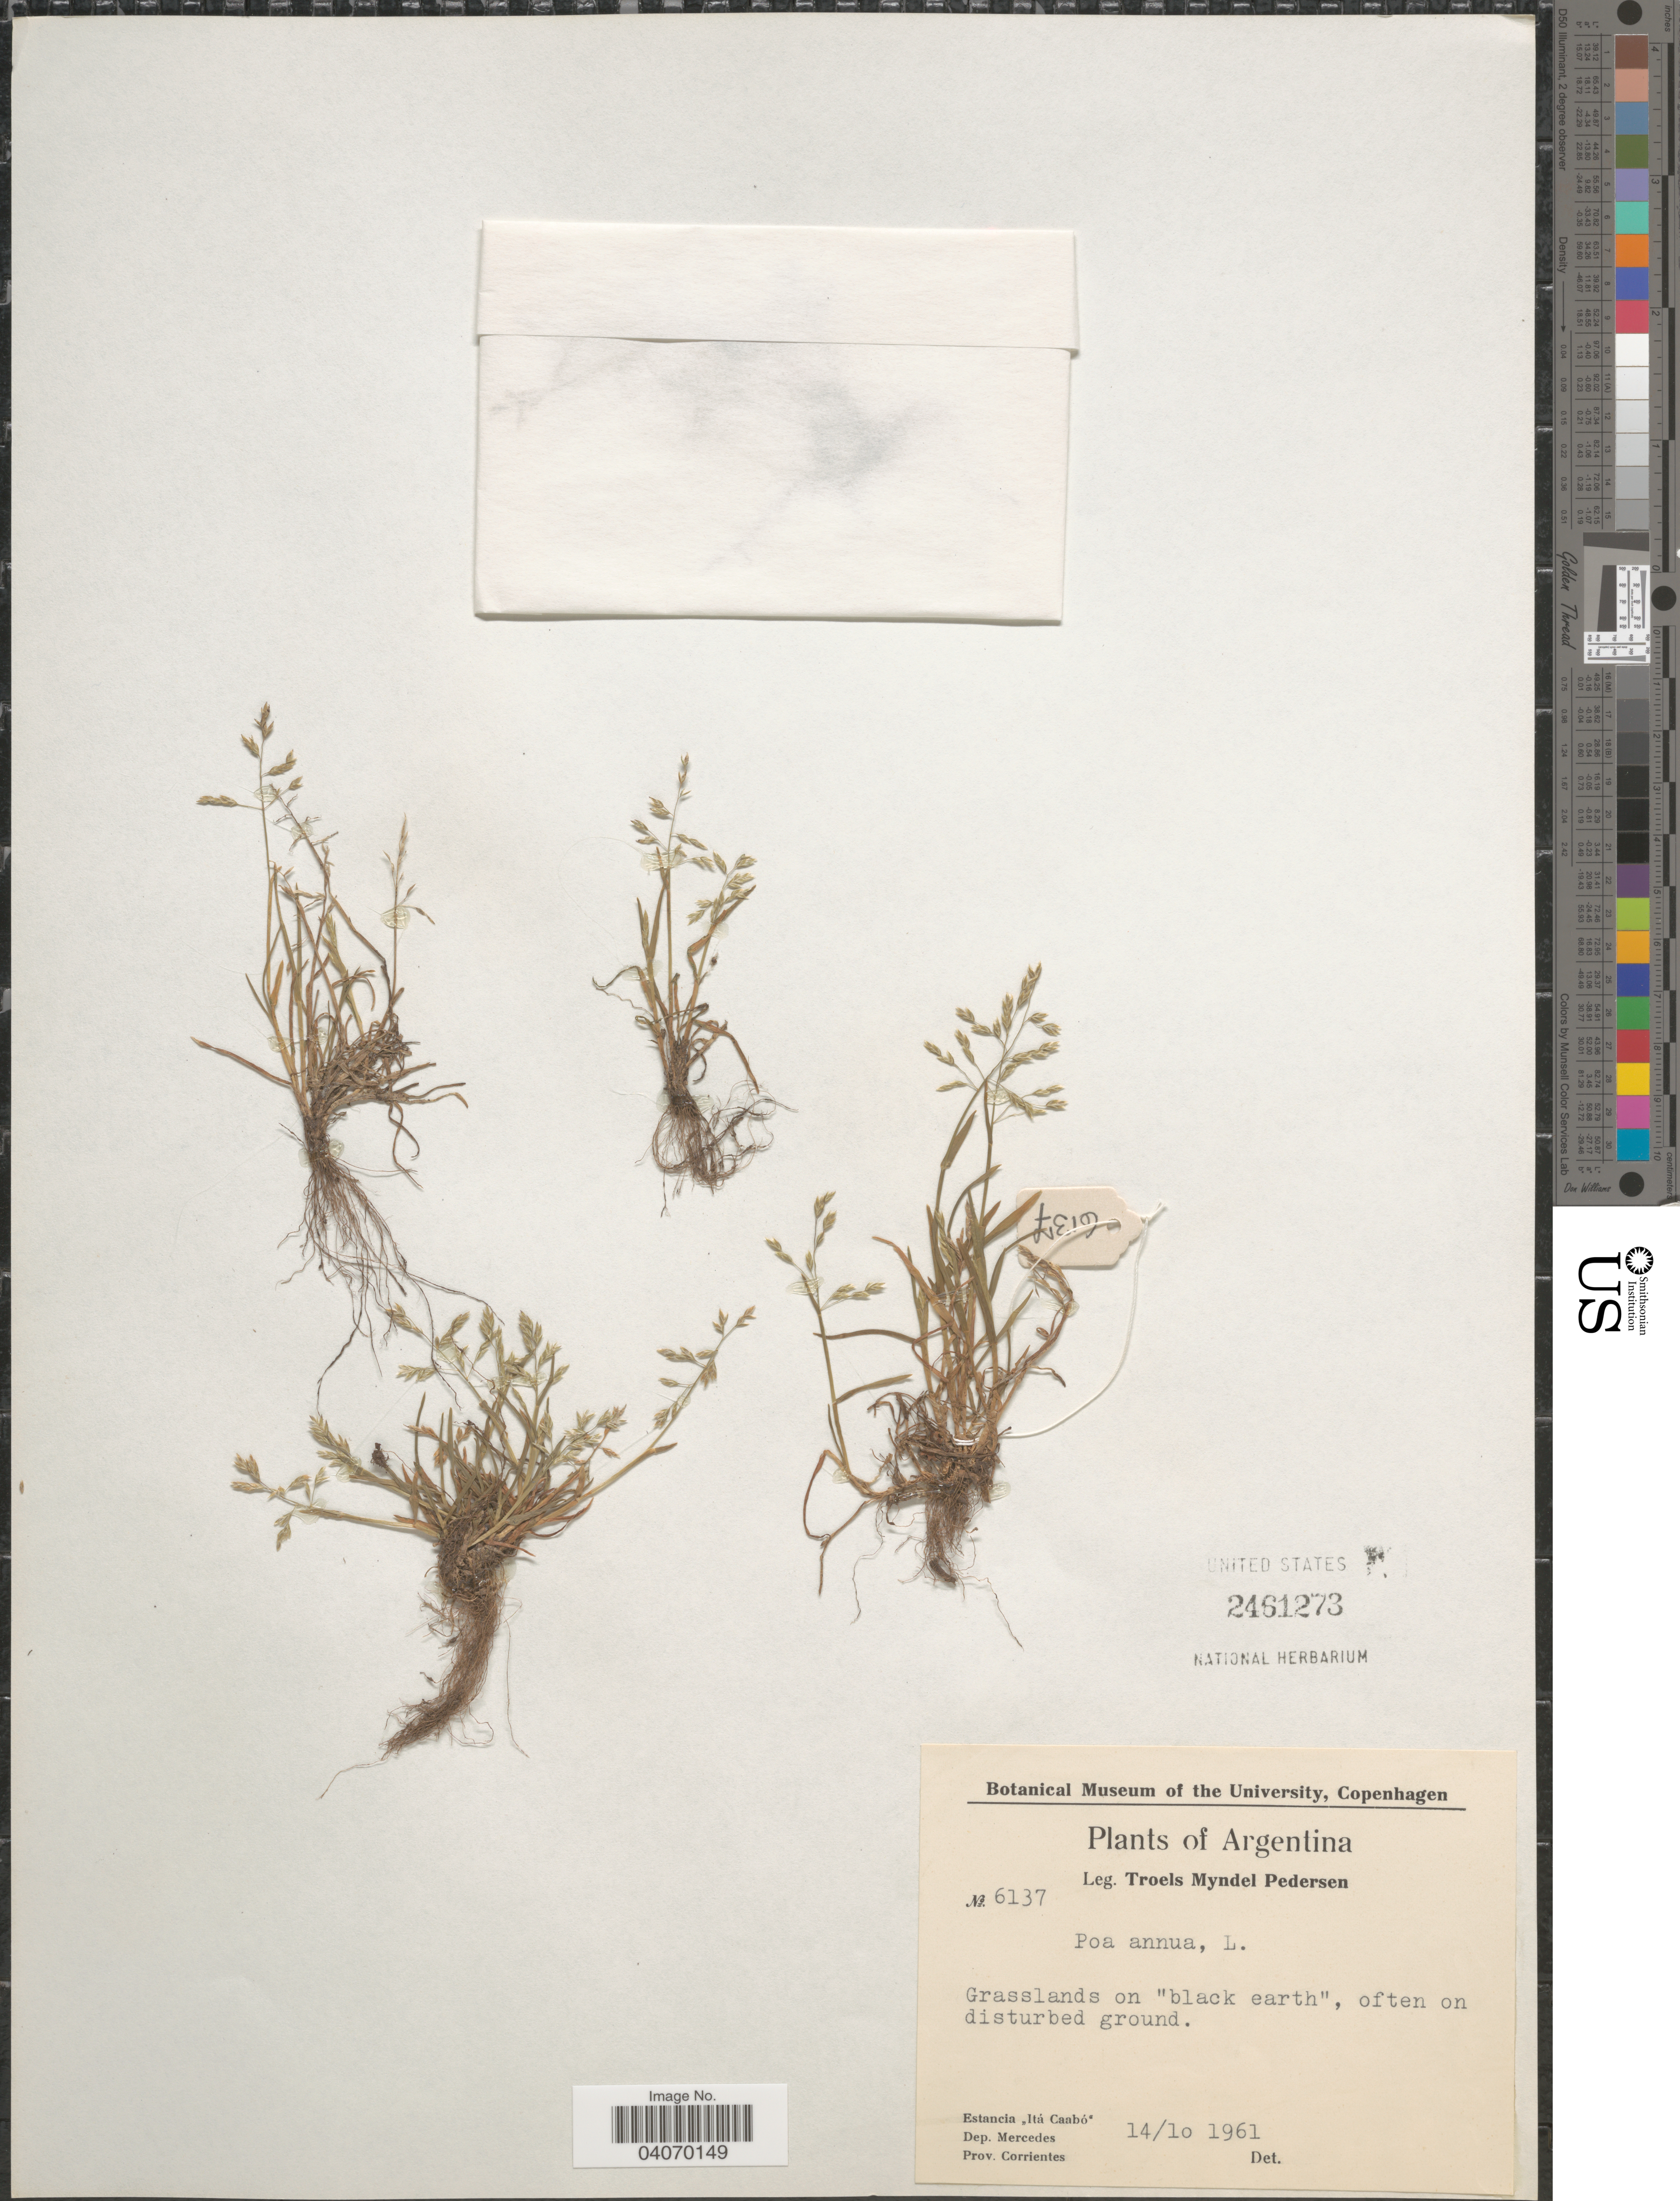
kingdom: Plantae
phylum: Tracheophyta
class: Liliopsida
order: Poales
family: Poaceae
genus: Poa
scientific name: Poa annua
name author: L.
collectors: T. Pederson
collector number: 6137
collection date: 1961-10-14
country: Argentina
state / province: Corrientes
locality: Grasslands on "black earth", often on disturbed ground. Estancia "Itá Caabó". Dep. Mercedes.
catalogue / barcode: US 2461273